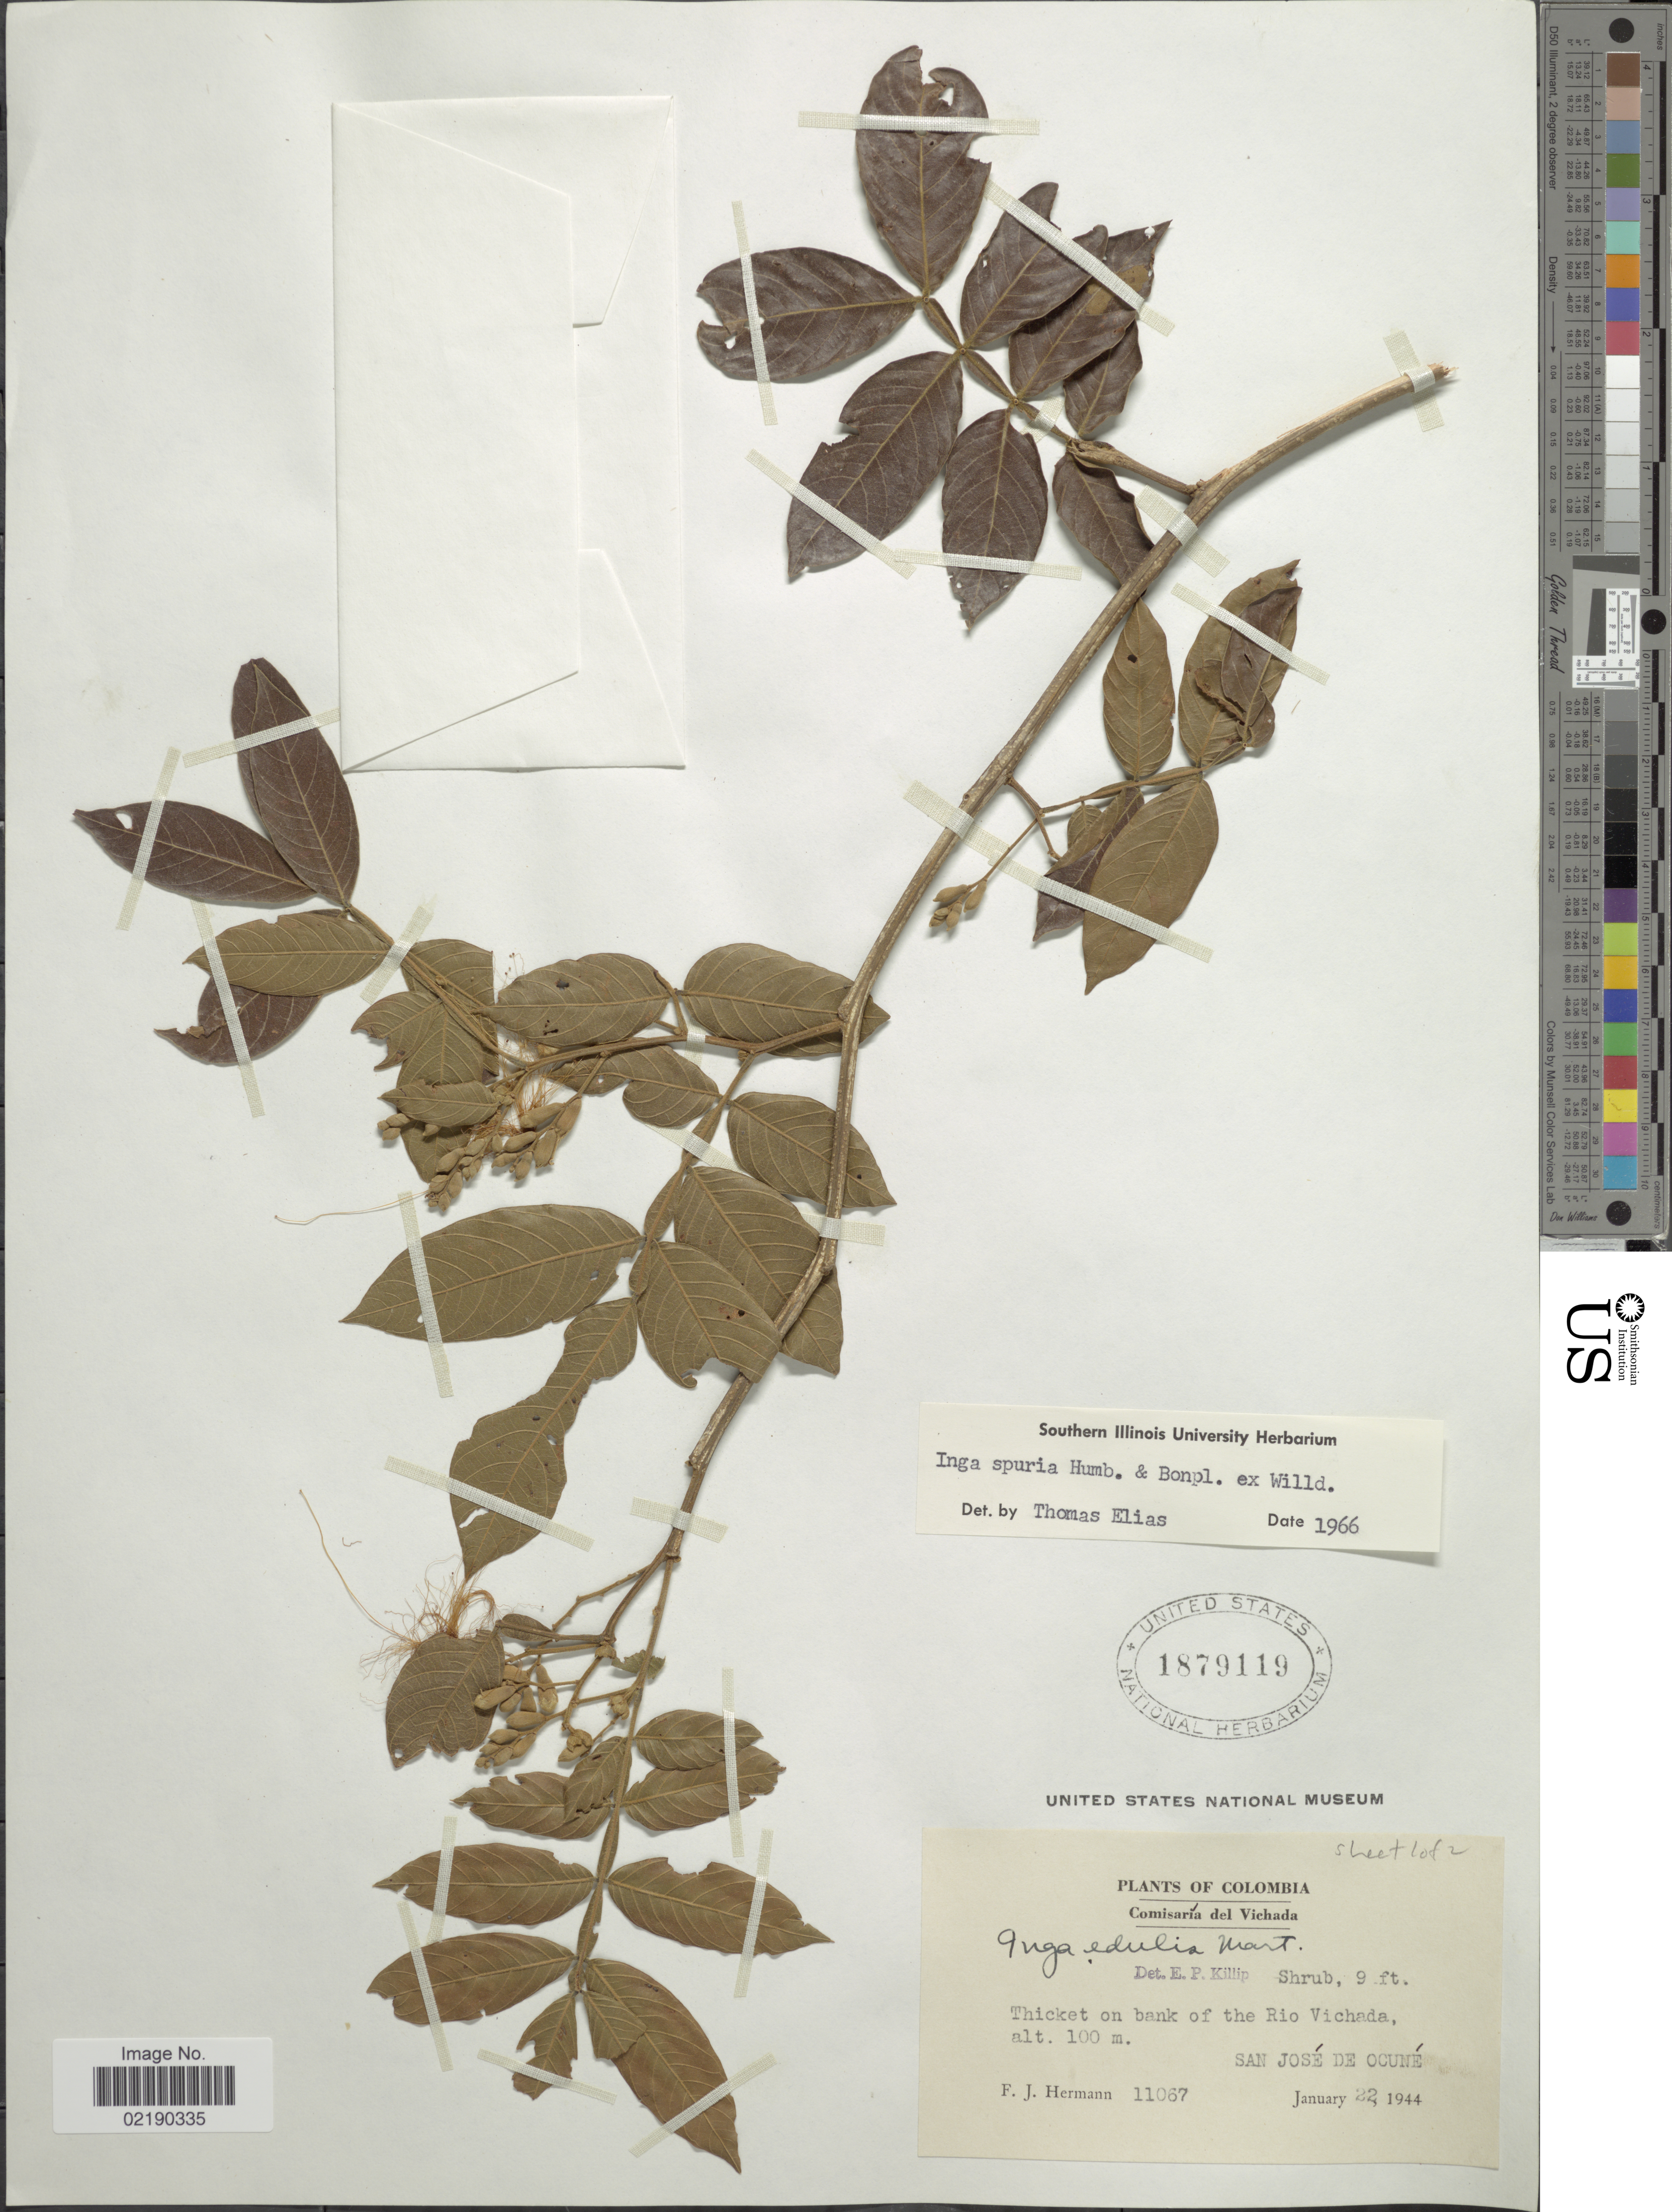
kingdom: Plantae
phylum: Tracheophyta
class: Magnoliopsida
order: Fabales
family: Fabaceae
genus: Inga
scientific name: Inga vera subsp. vera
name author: Willd.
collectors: F. J. Hermann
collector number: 11067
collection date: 1944-01-22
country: Colombia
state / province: Vichada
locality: Comisaria del Vichada. Thicket on bank of the Rio Vichada. San Jose de Ocune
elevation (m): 100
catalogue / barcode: US 1879119